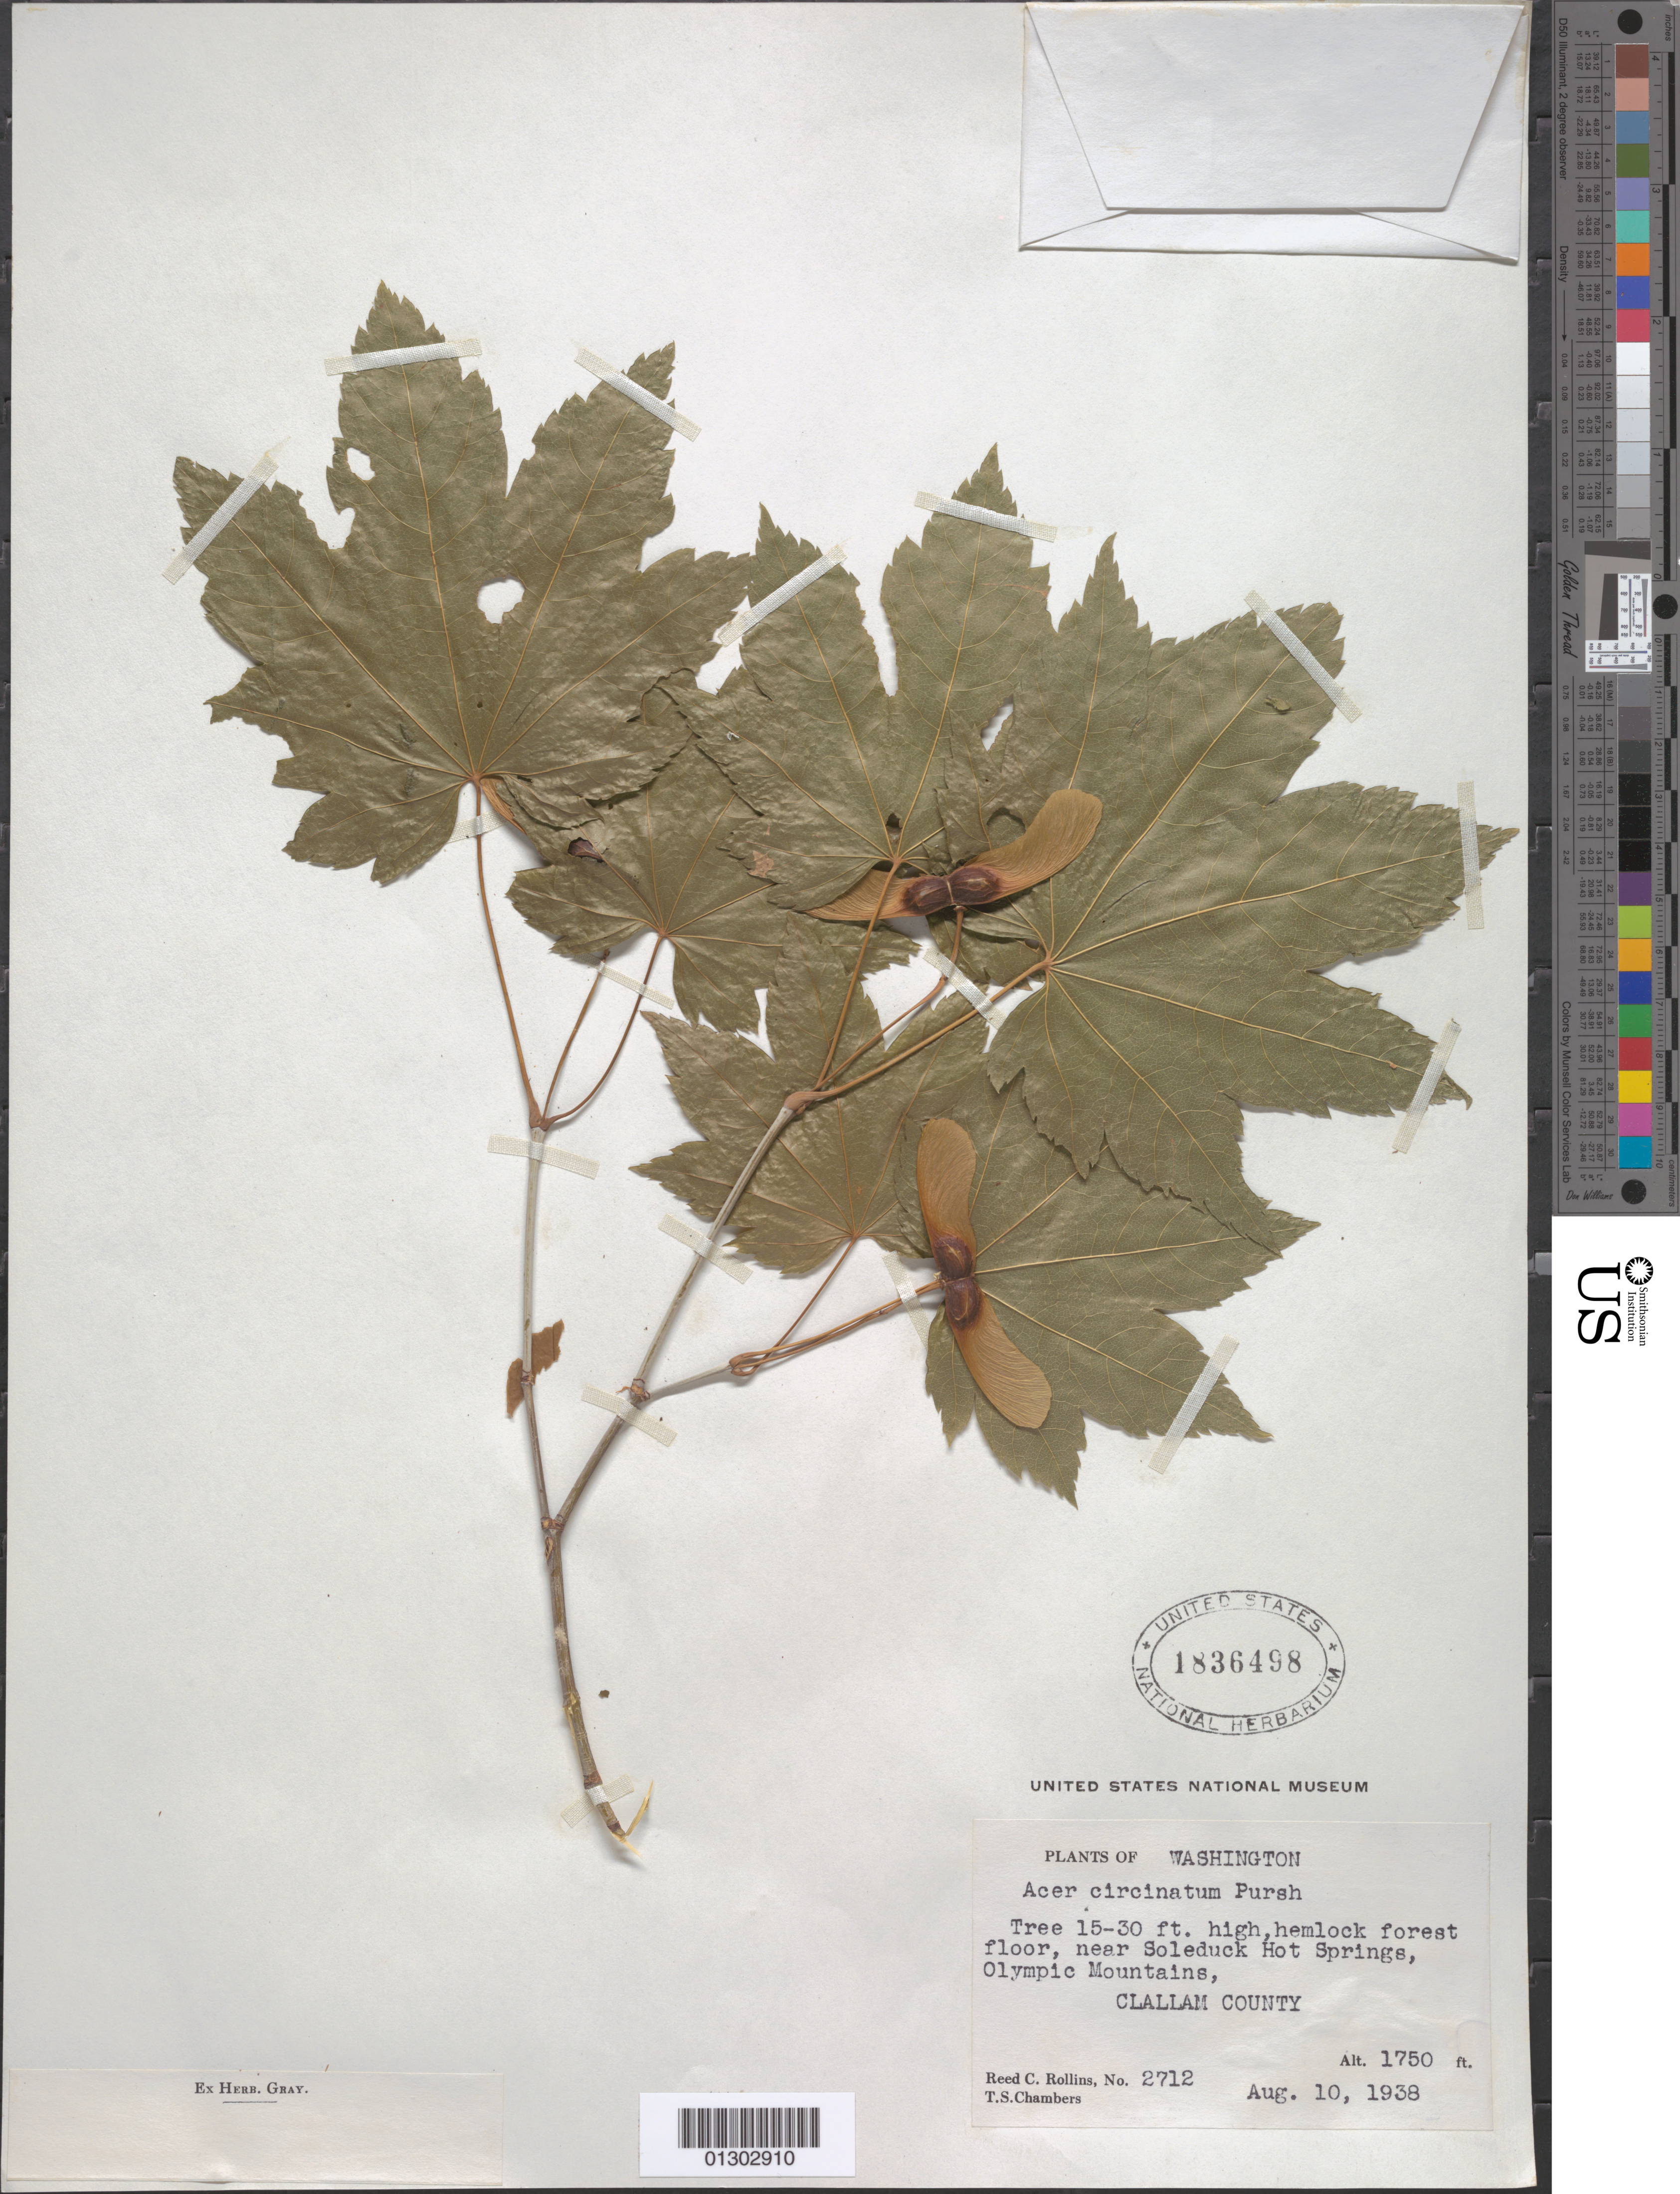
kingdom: Plantae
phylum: Tracheophyta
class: Magnoliopsida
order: Sapindales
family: Sapindaceae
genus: Acer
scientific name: Acer circinatum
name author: Pursh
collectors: R. C. Rollins & T. Chambers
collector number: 2712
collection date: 1938-08-10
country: United States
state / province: Washington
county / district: Clallam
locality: Clallam County, near Soleduck Hot Springs, Olympic Mountains.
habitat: Hemlock forest floor.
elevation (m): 533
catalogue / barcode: US 1836498